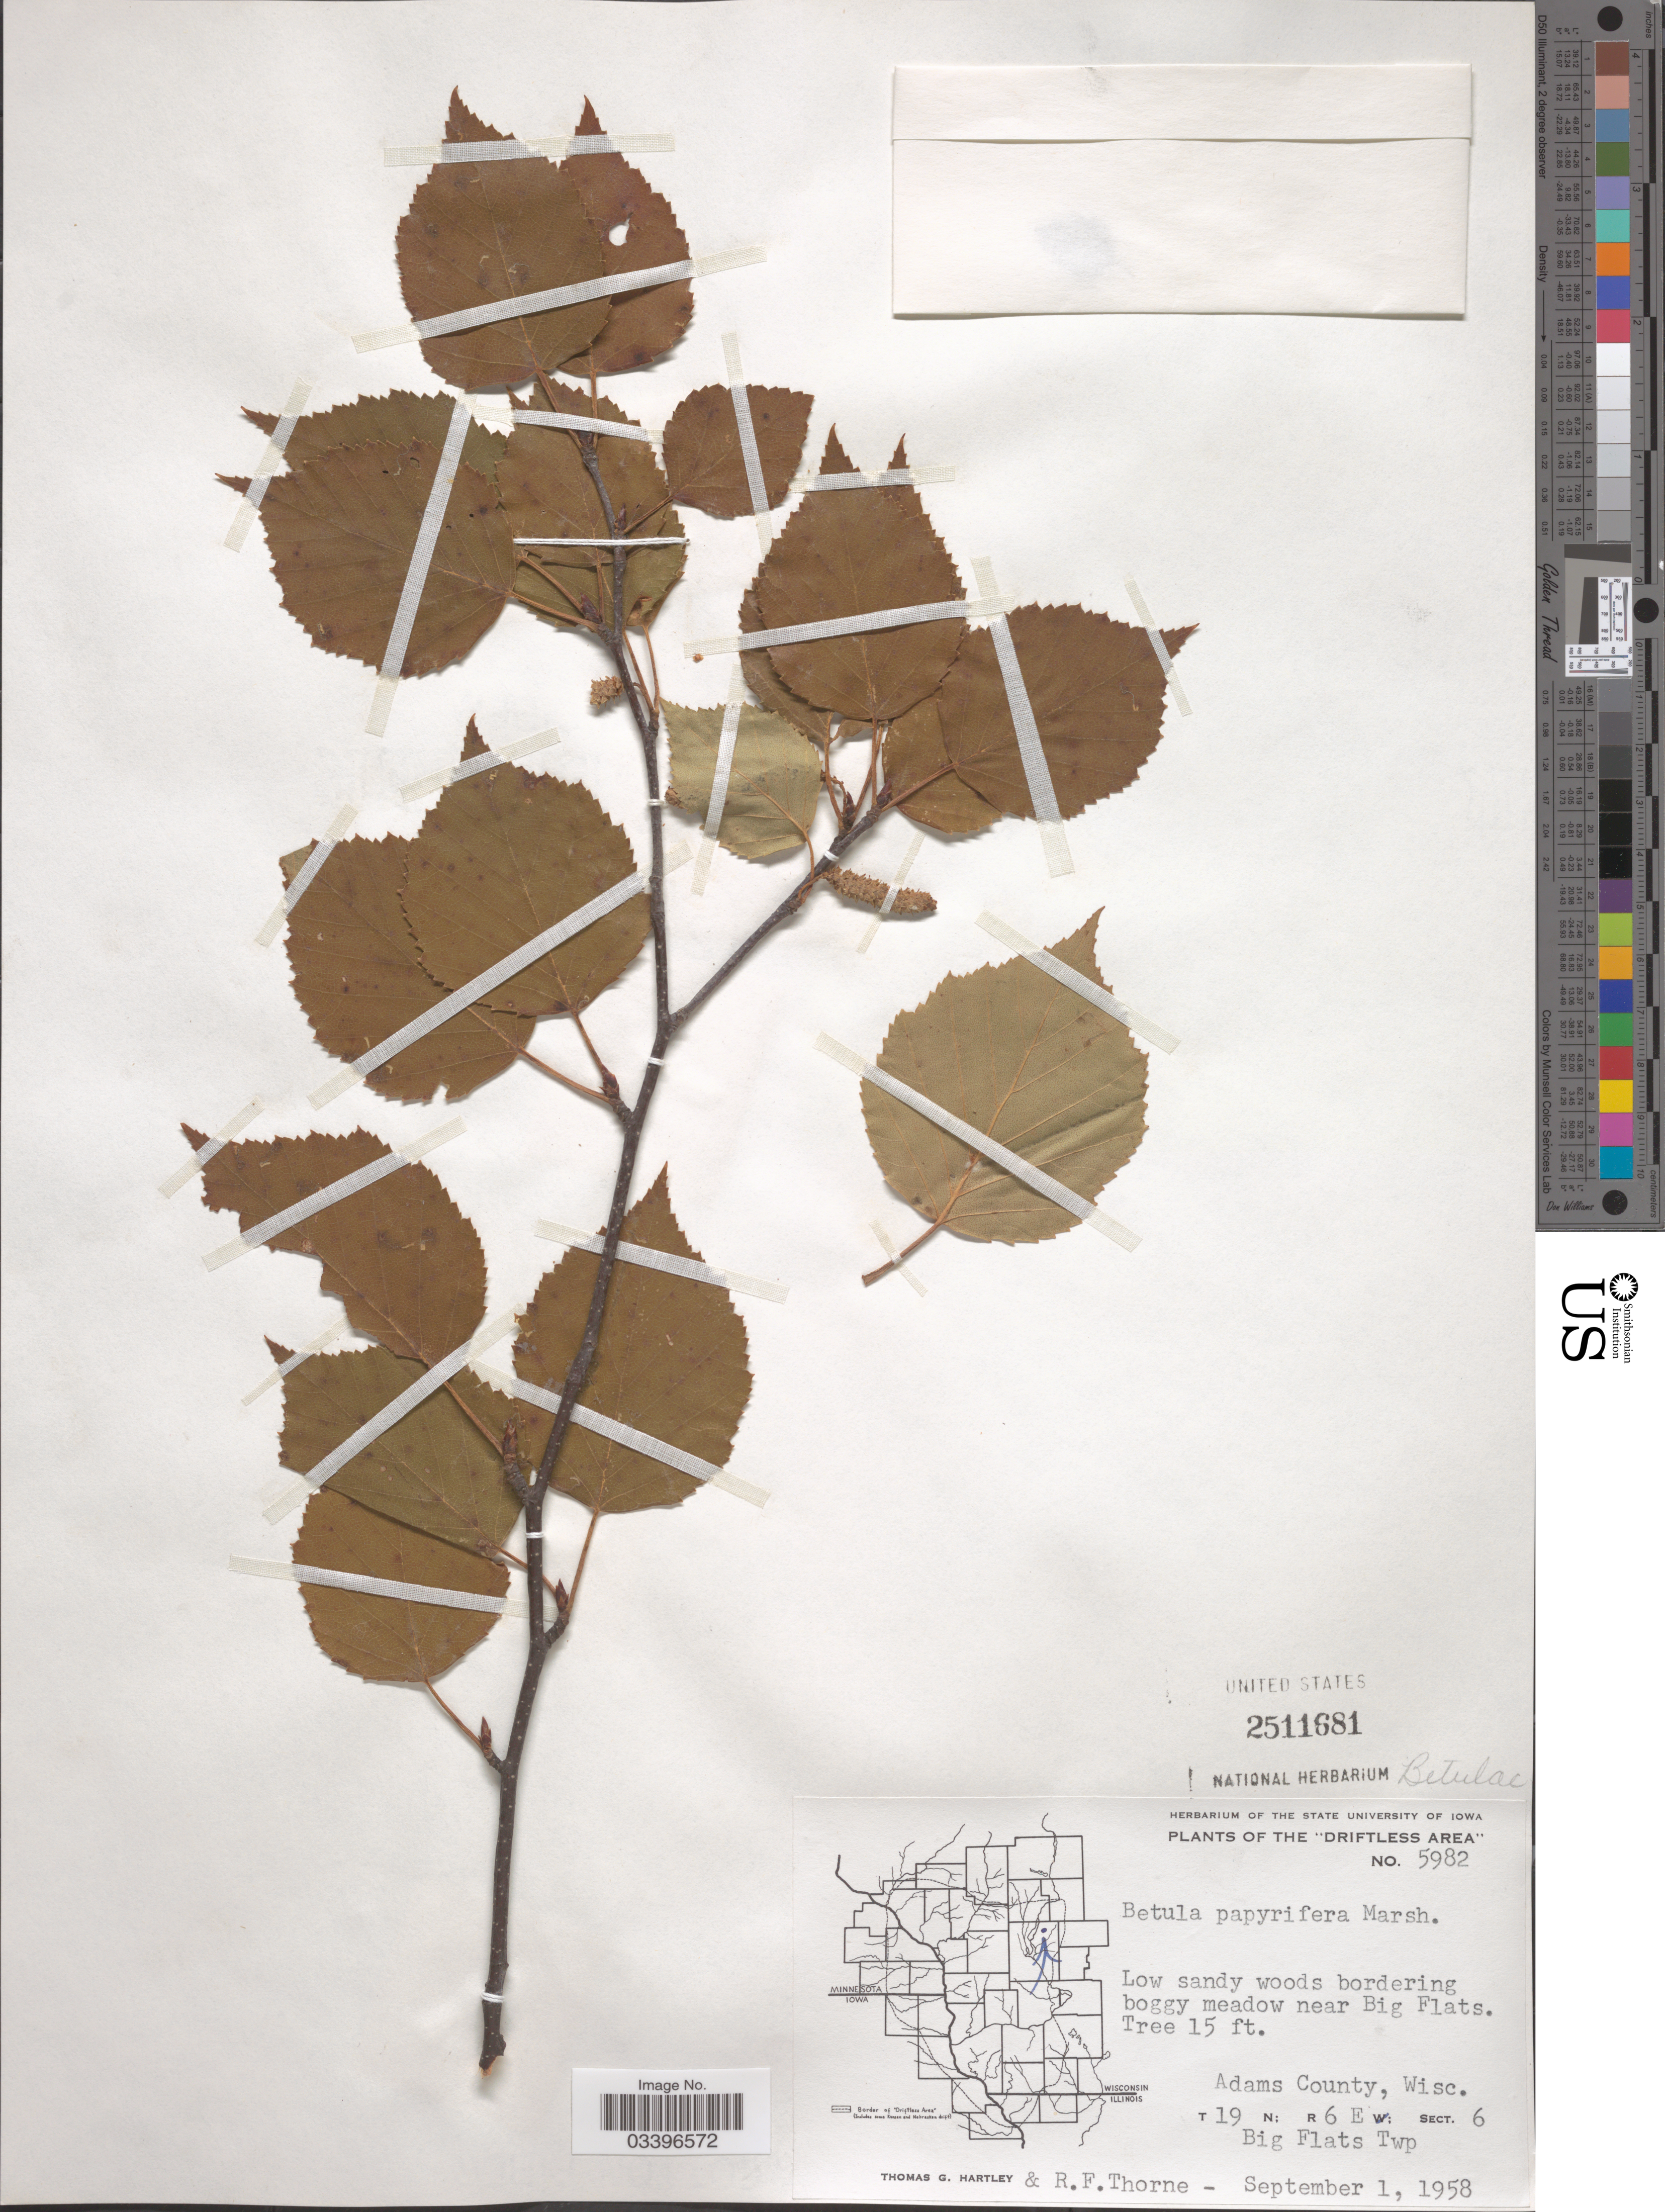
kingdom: Plantae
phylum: Tracheophyta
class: Magnoliopsida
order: Fagales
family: Betulaceae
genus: Betula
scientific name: Betula papyrifera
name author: Marshall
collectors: T. G. Hartley & R. Thorne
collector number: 5982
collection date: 1958-09-01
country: United States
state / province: Wisconsin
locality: The "Driftless Area". Low sandy woods bordering boggy meadow near Big Flats. Adams County. T 19 N; R 6 E; Sect. 6. Big Flats Twp.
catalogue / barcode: US 2511681